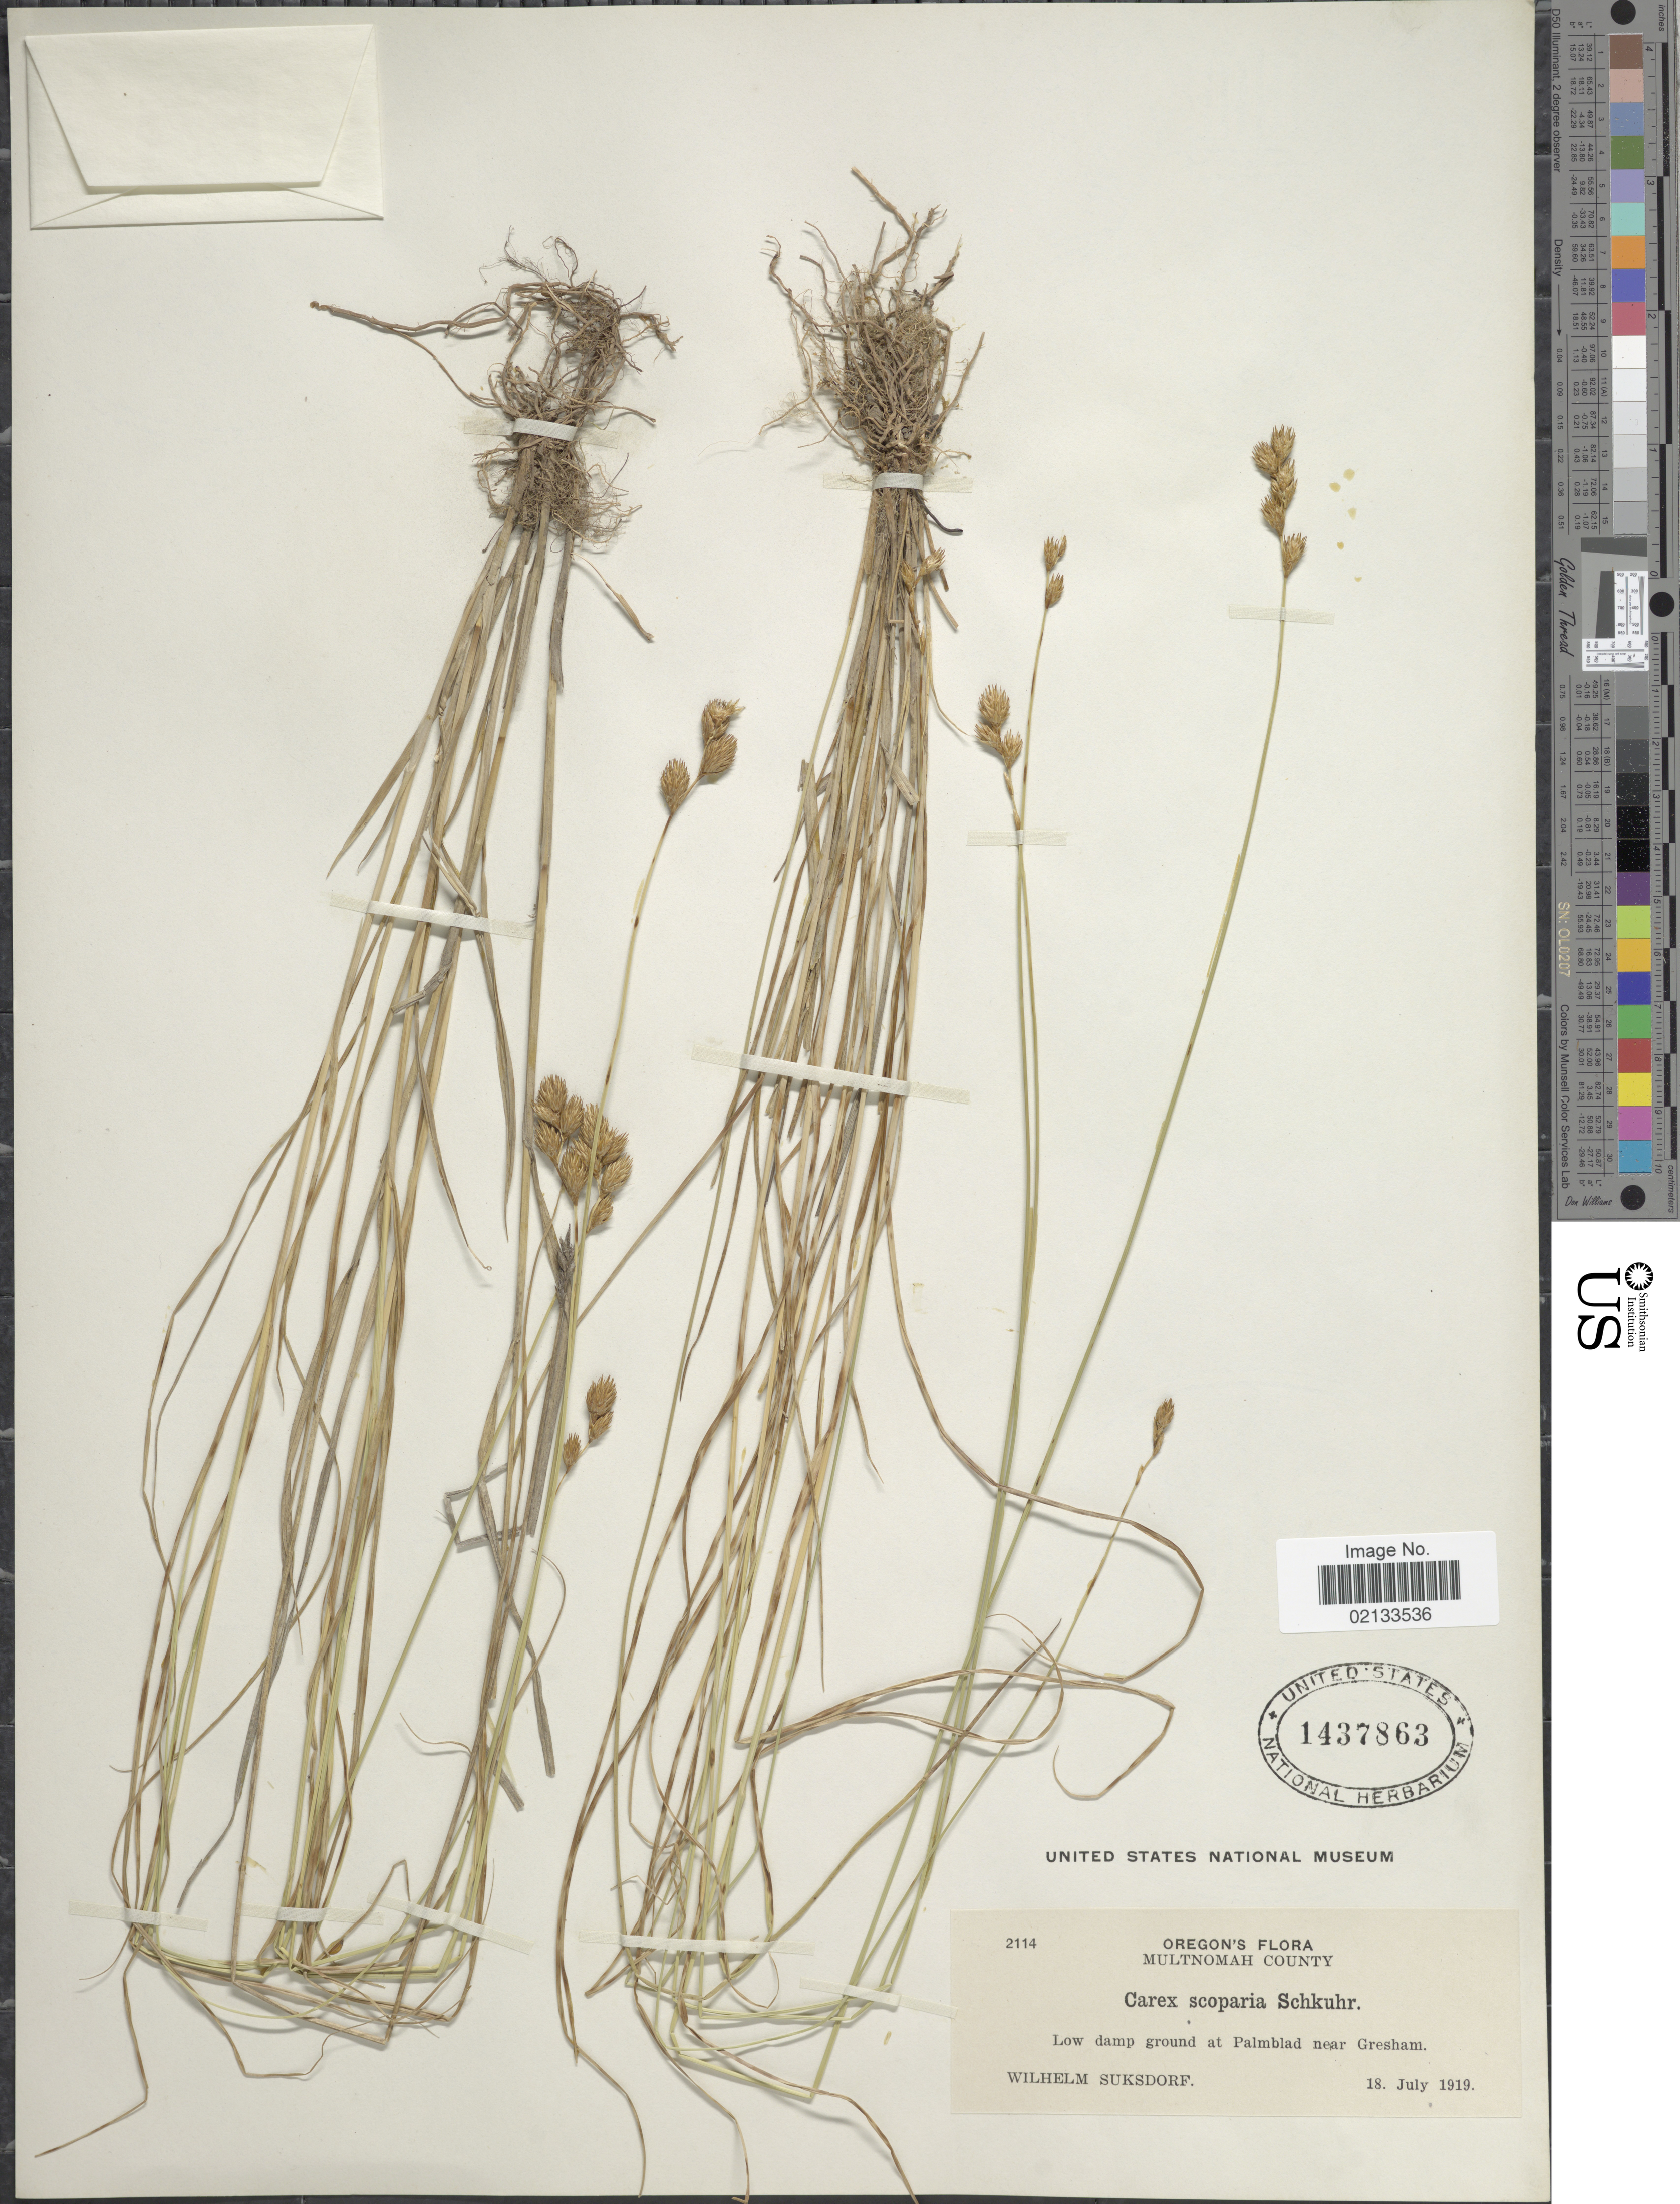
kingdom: Plantae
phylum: Tracheophyta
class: Liliopsida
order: Poales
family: Cyperaceae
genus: Carex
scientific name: Carex scoparia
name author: Schkuhr ex Willd.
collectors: W. N. Suksdorf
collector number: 2114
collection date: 1919-07-18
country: United States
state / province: Oregon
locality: Multnomah County, Low damp ground at Palmbad near Gresham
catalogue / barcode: US 1437863